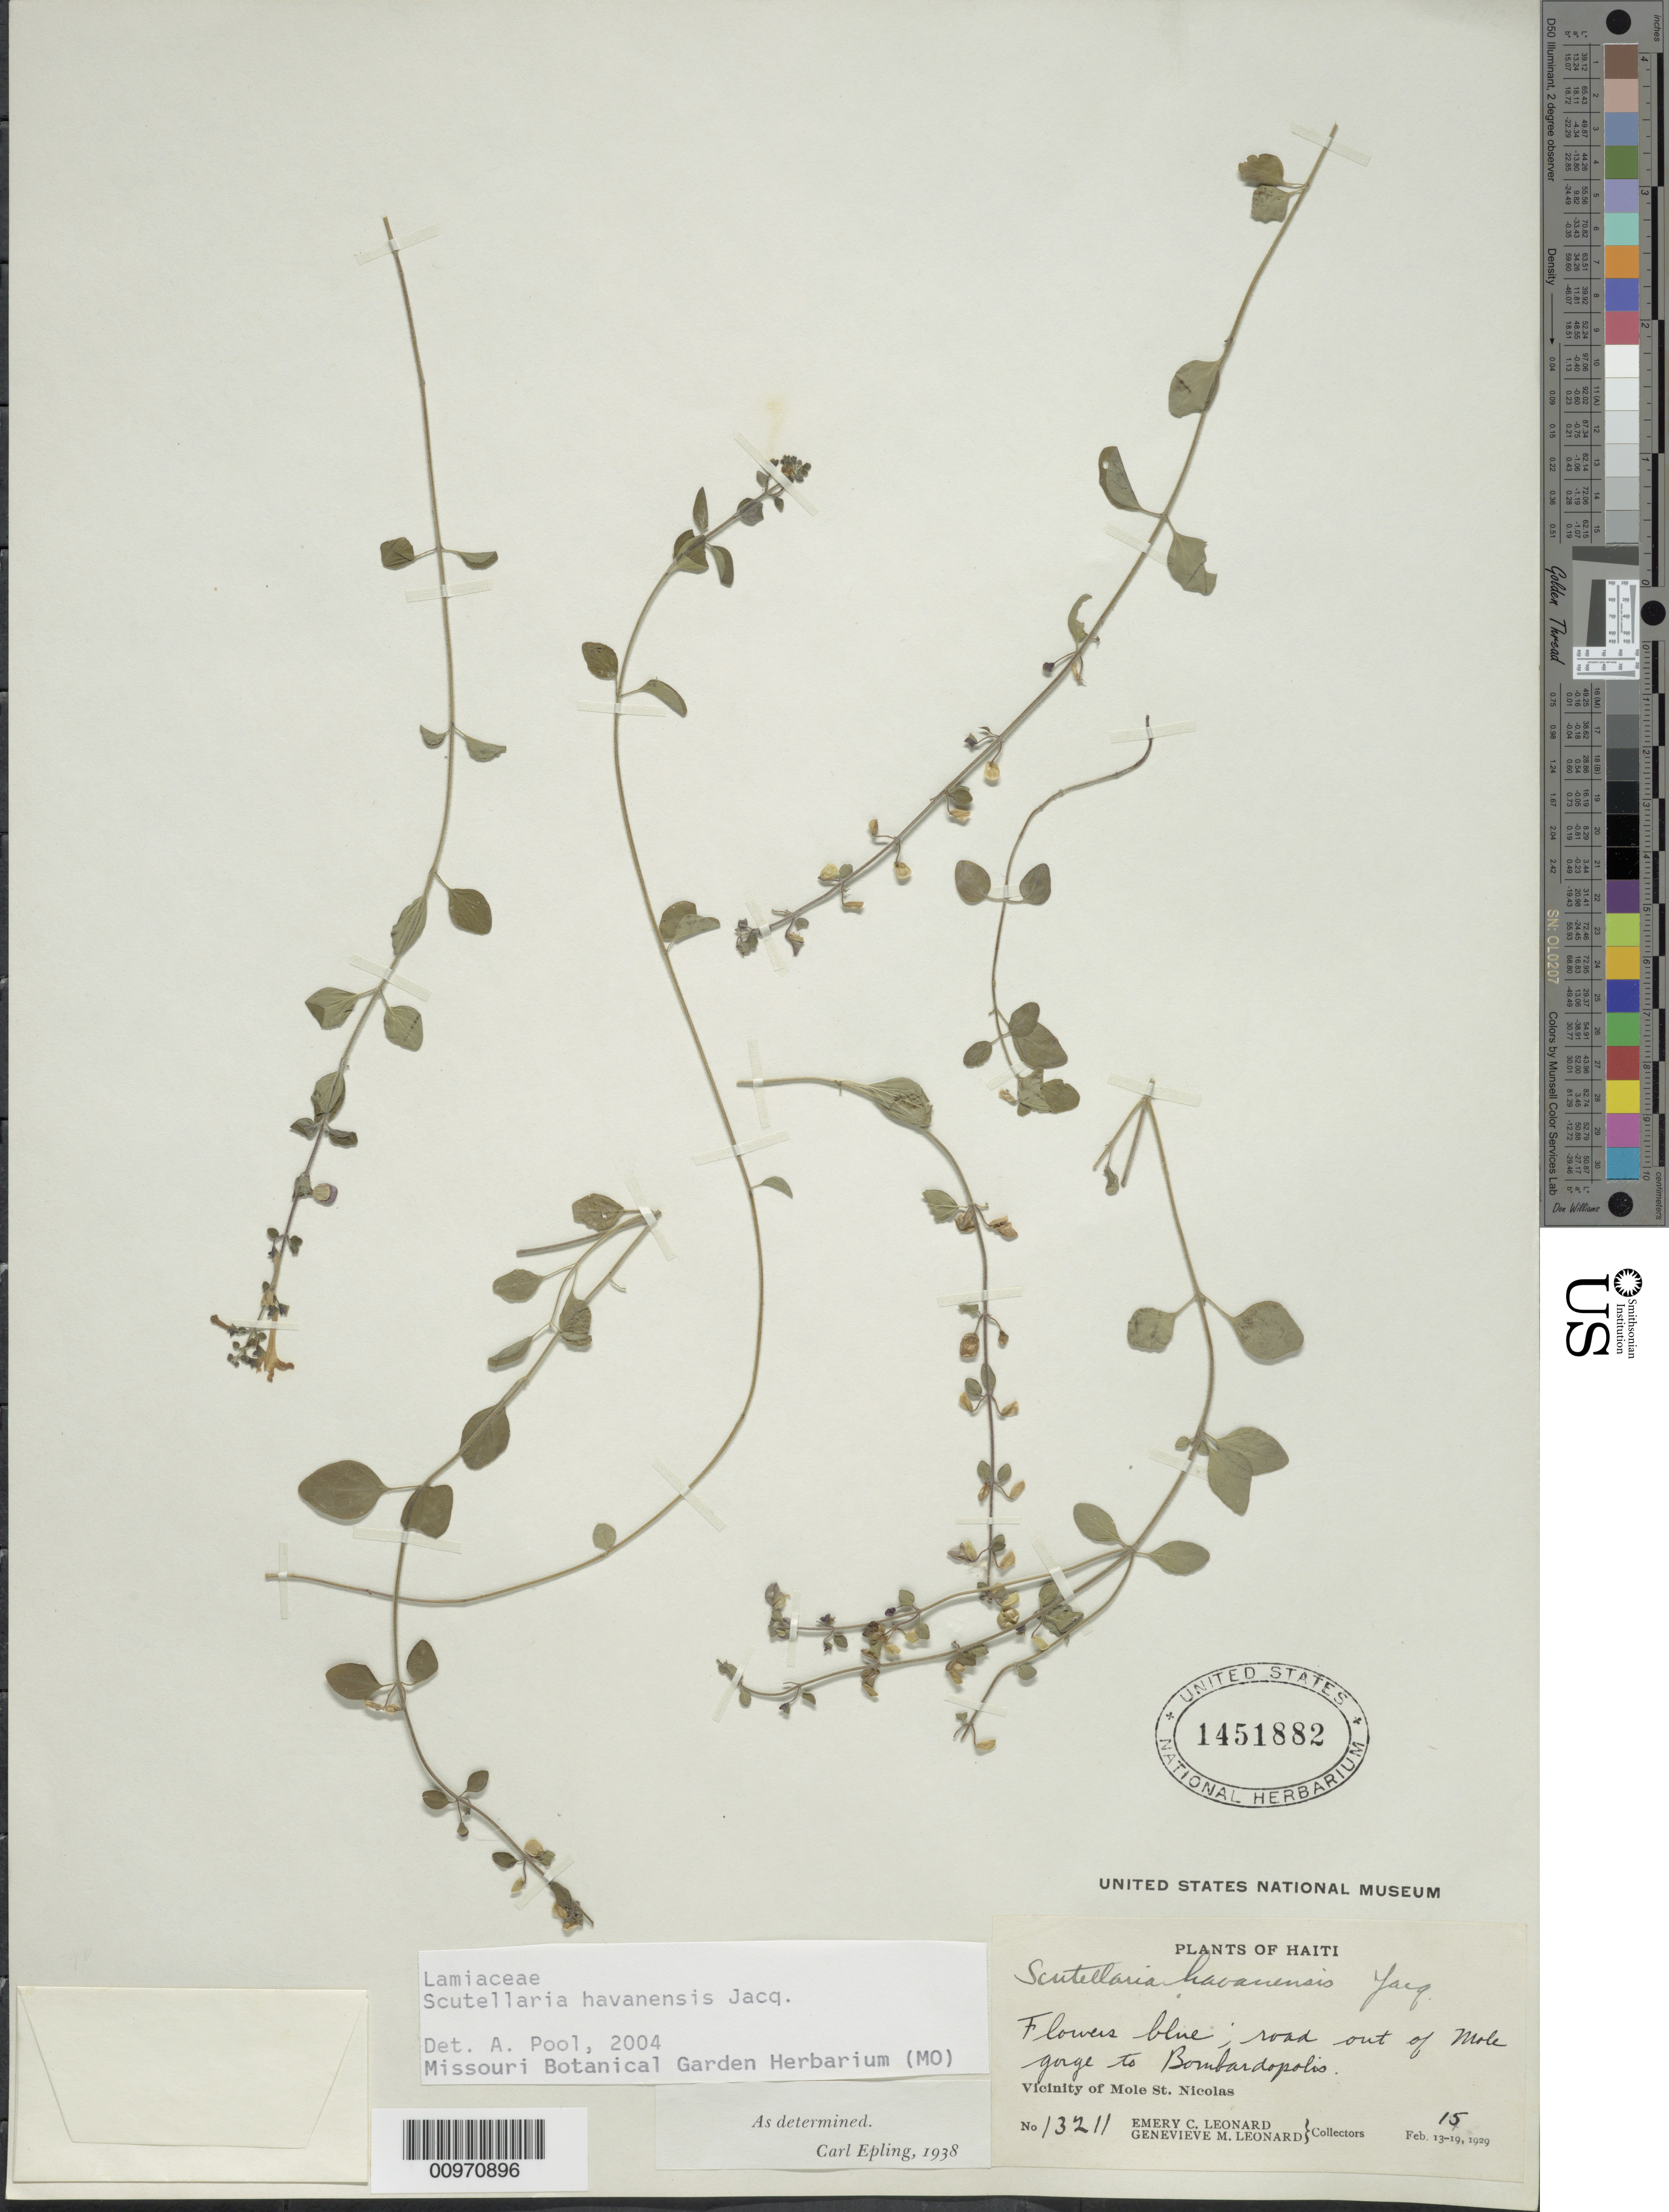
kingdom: Plantae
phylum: Tracheophyta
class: Magnoliopsida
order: Lamiales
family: Lamiaceae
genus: Scutellaria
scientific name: Scutellaria havanensis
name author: Jacq.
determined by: Pool, A., (MO), Missouri Botanical Garden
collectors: E. C. Leonard & G. M. Leonard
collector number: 13211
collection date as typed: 15 Feb 1929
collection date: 1929-02-15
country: Haiti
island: Hispaniola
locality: Mole St. Nicolas vicinity, road out of Mole gorge to Bombardopolis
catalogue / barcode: US 1451882